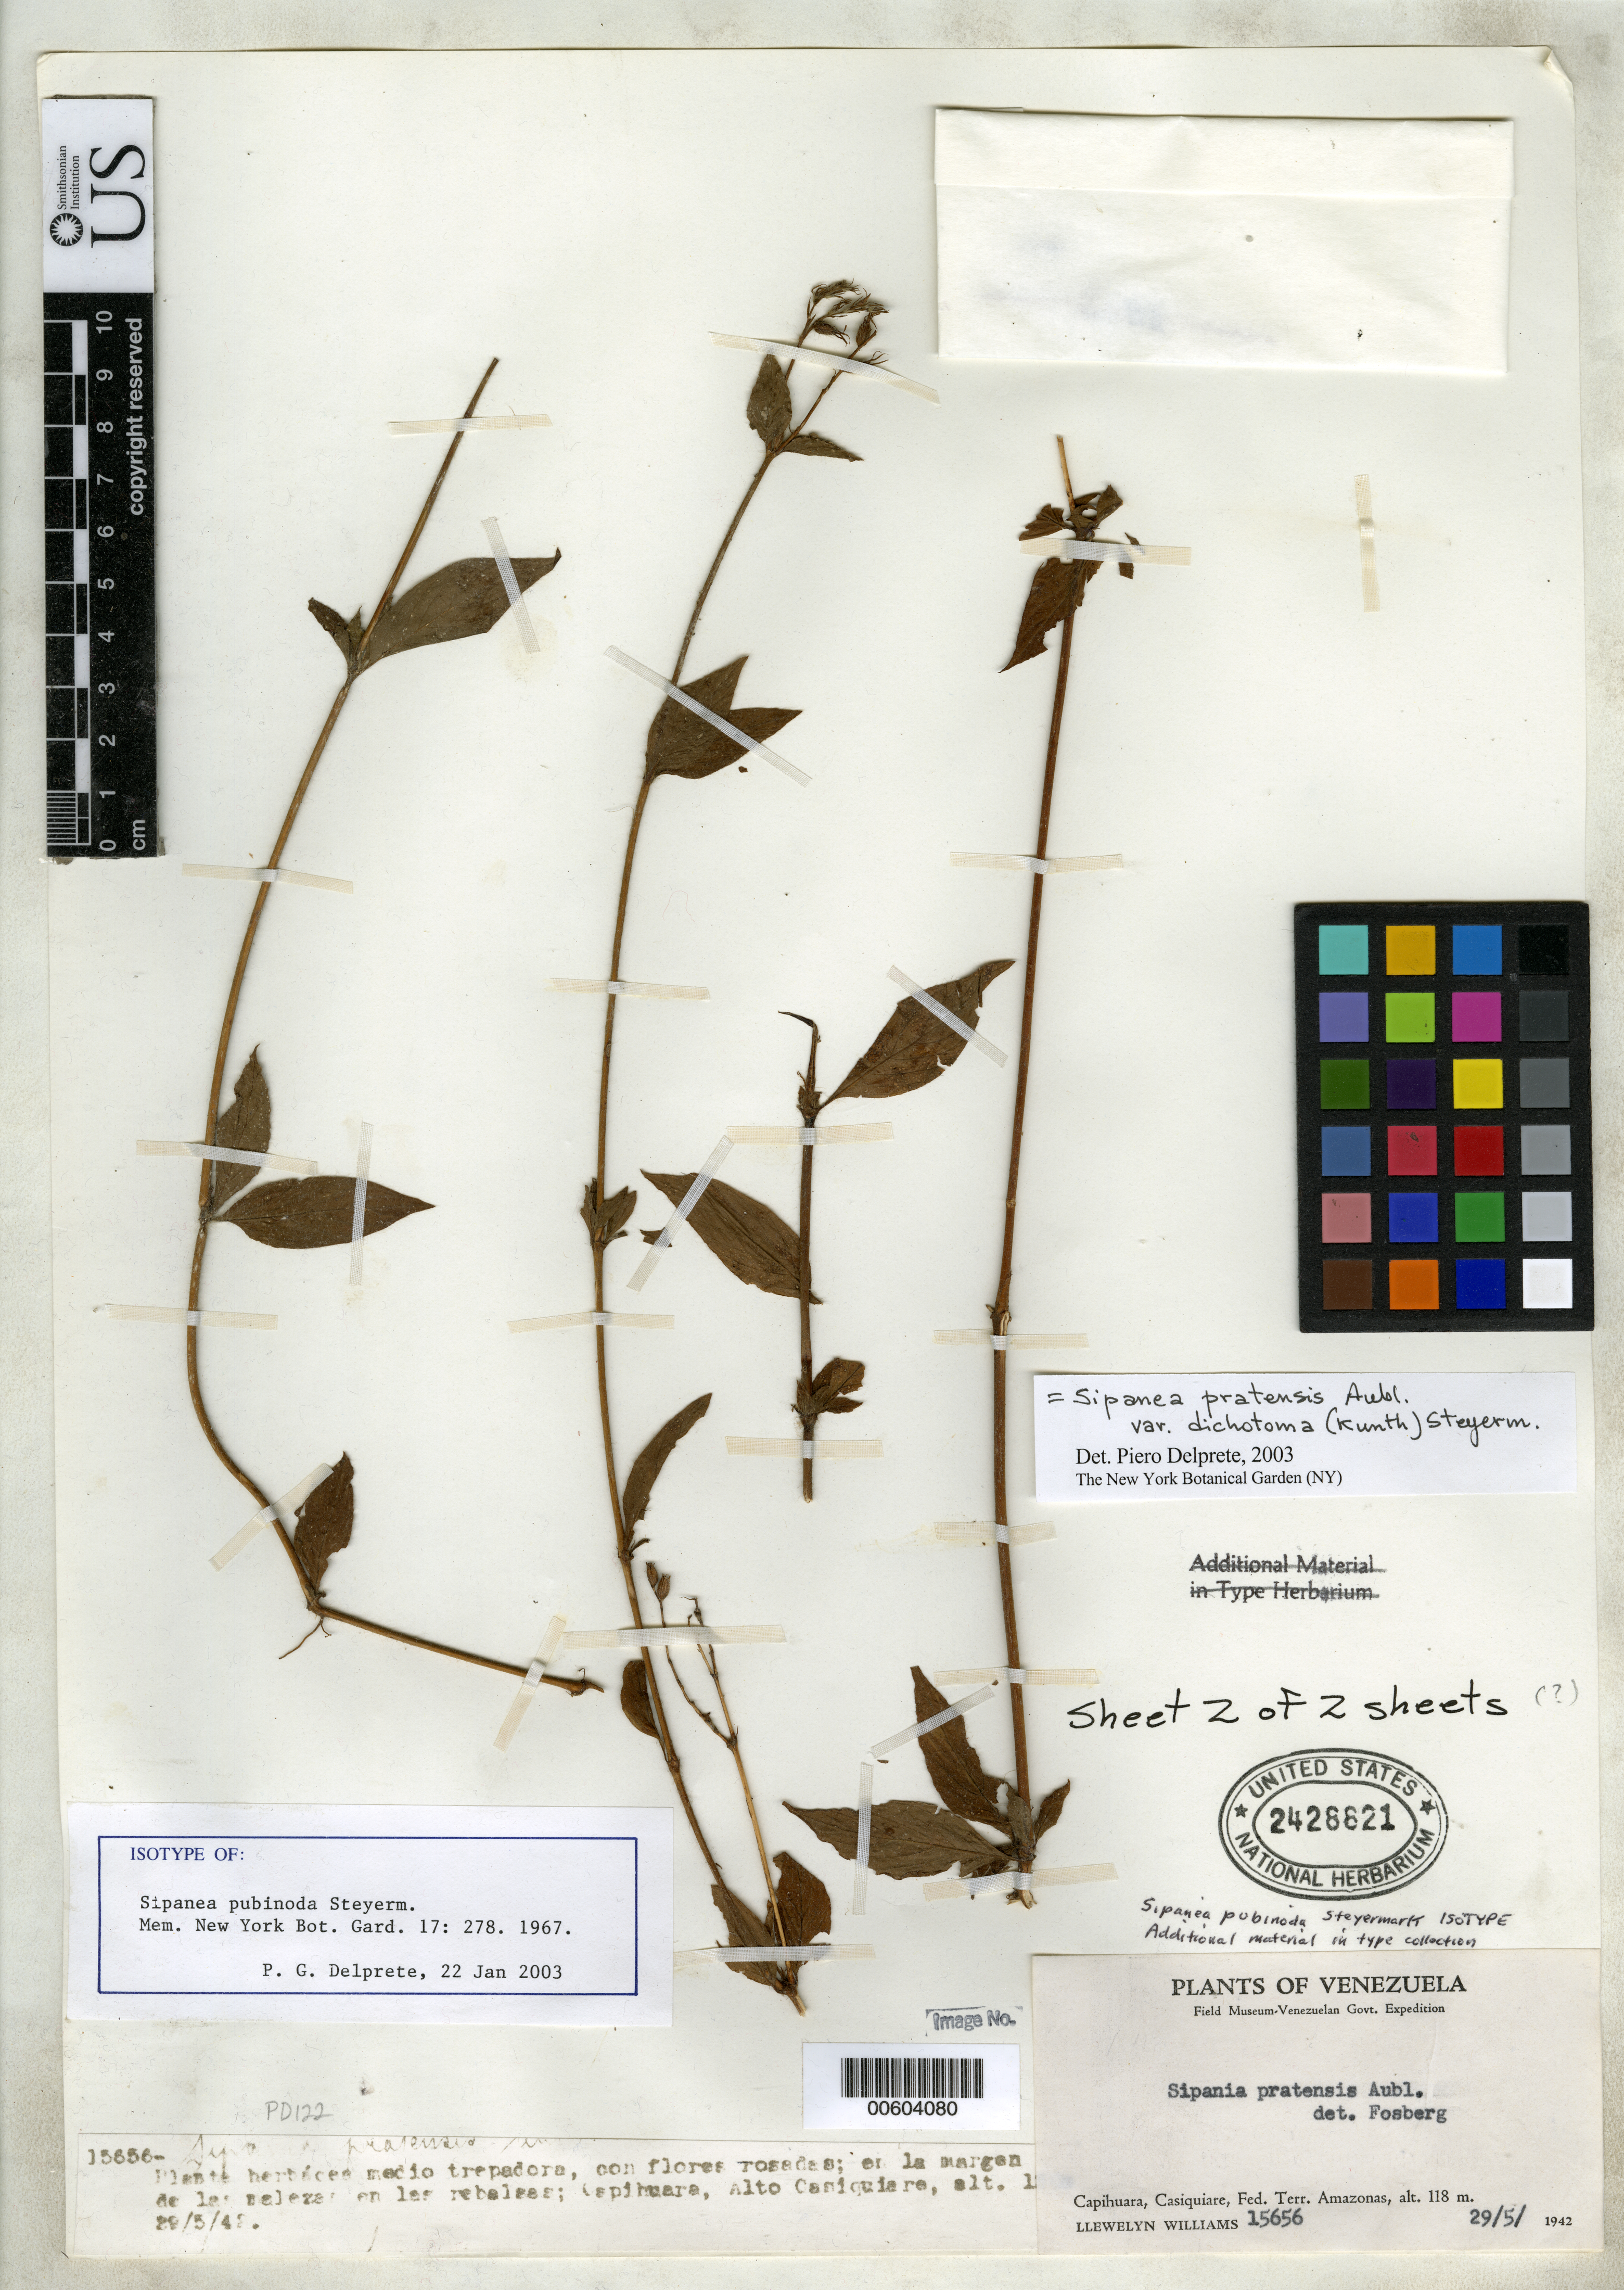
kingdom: Plantae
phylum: Tracheophyta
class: Magnoliopsida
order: Gentianales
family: Rubiaceae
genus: Sipanea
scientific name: Sipanea pubinoda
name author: Steyerm.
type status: Isotype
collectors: Ll. Williams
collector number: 15656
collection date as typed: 29 May 1942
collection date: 1942-05-29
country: Venezuela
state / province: Amazonas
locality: Capihuara, Alto Casiquiare.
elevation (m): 120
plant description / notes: Annotated in unknown hand "sheet 2 of 2 sheets" but note that sheets have non-consecutive sheet numbers (i.e., were mounted separately, at different times).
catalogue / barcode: US 2428821